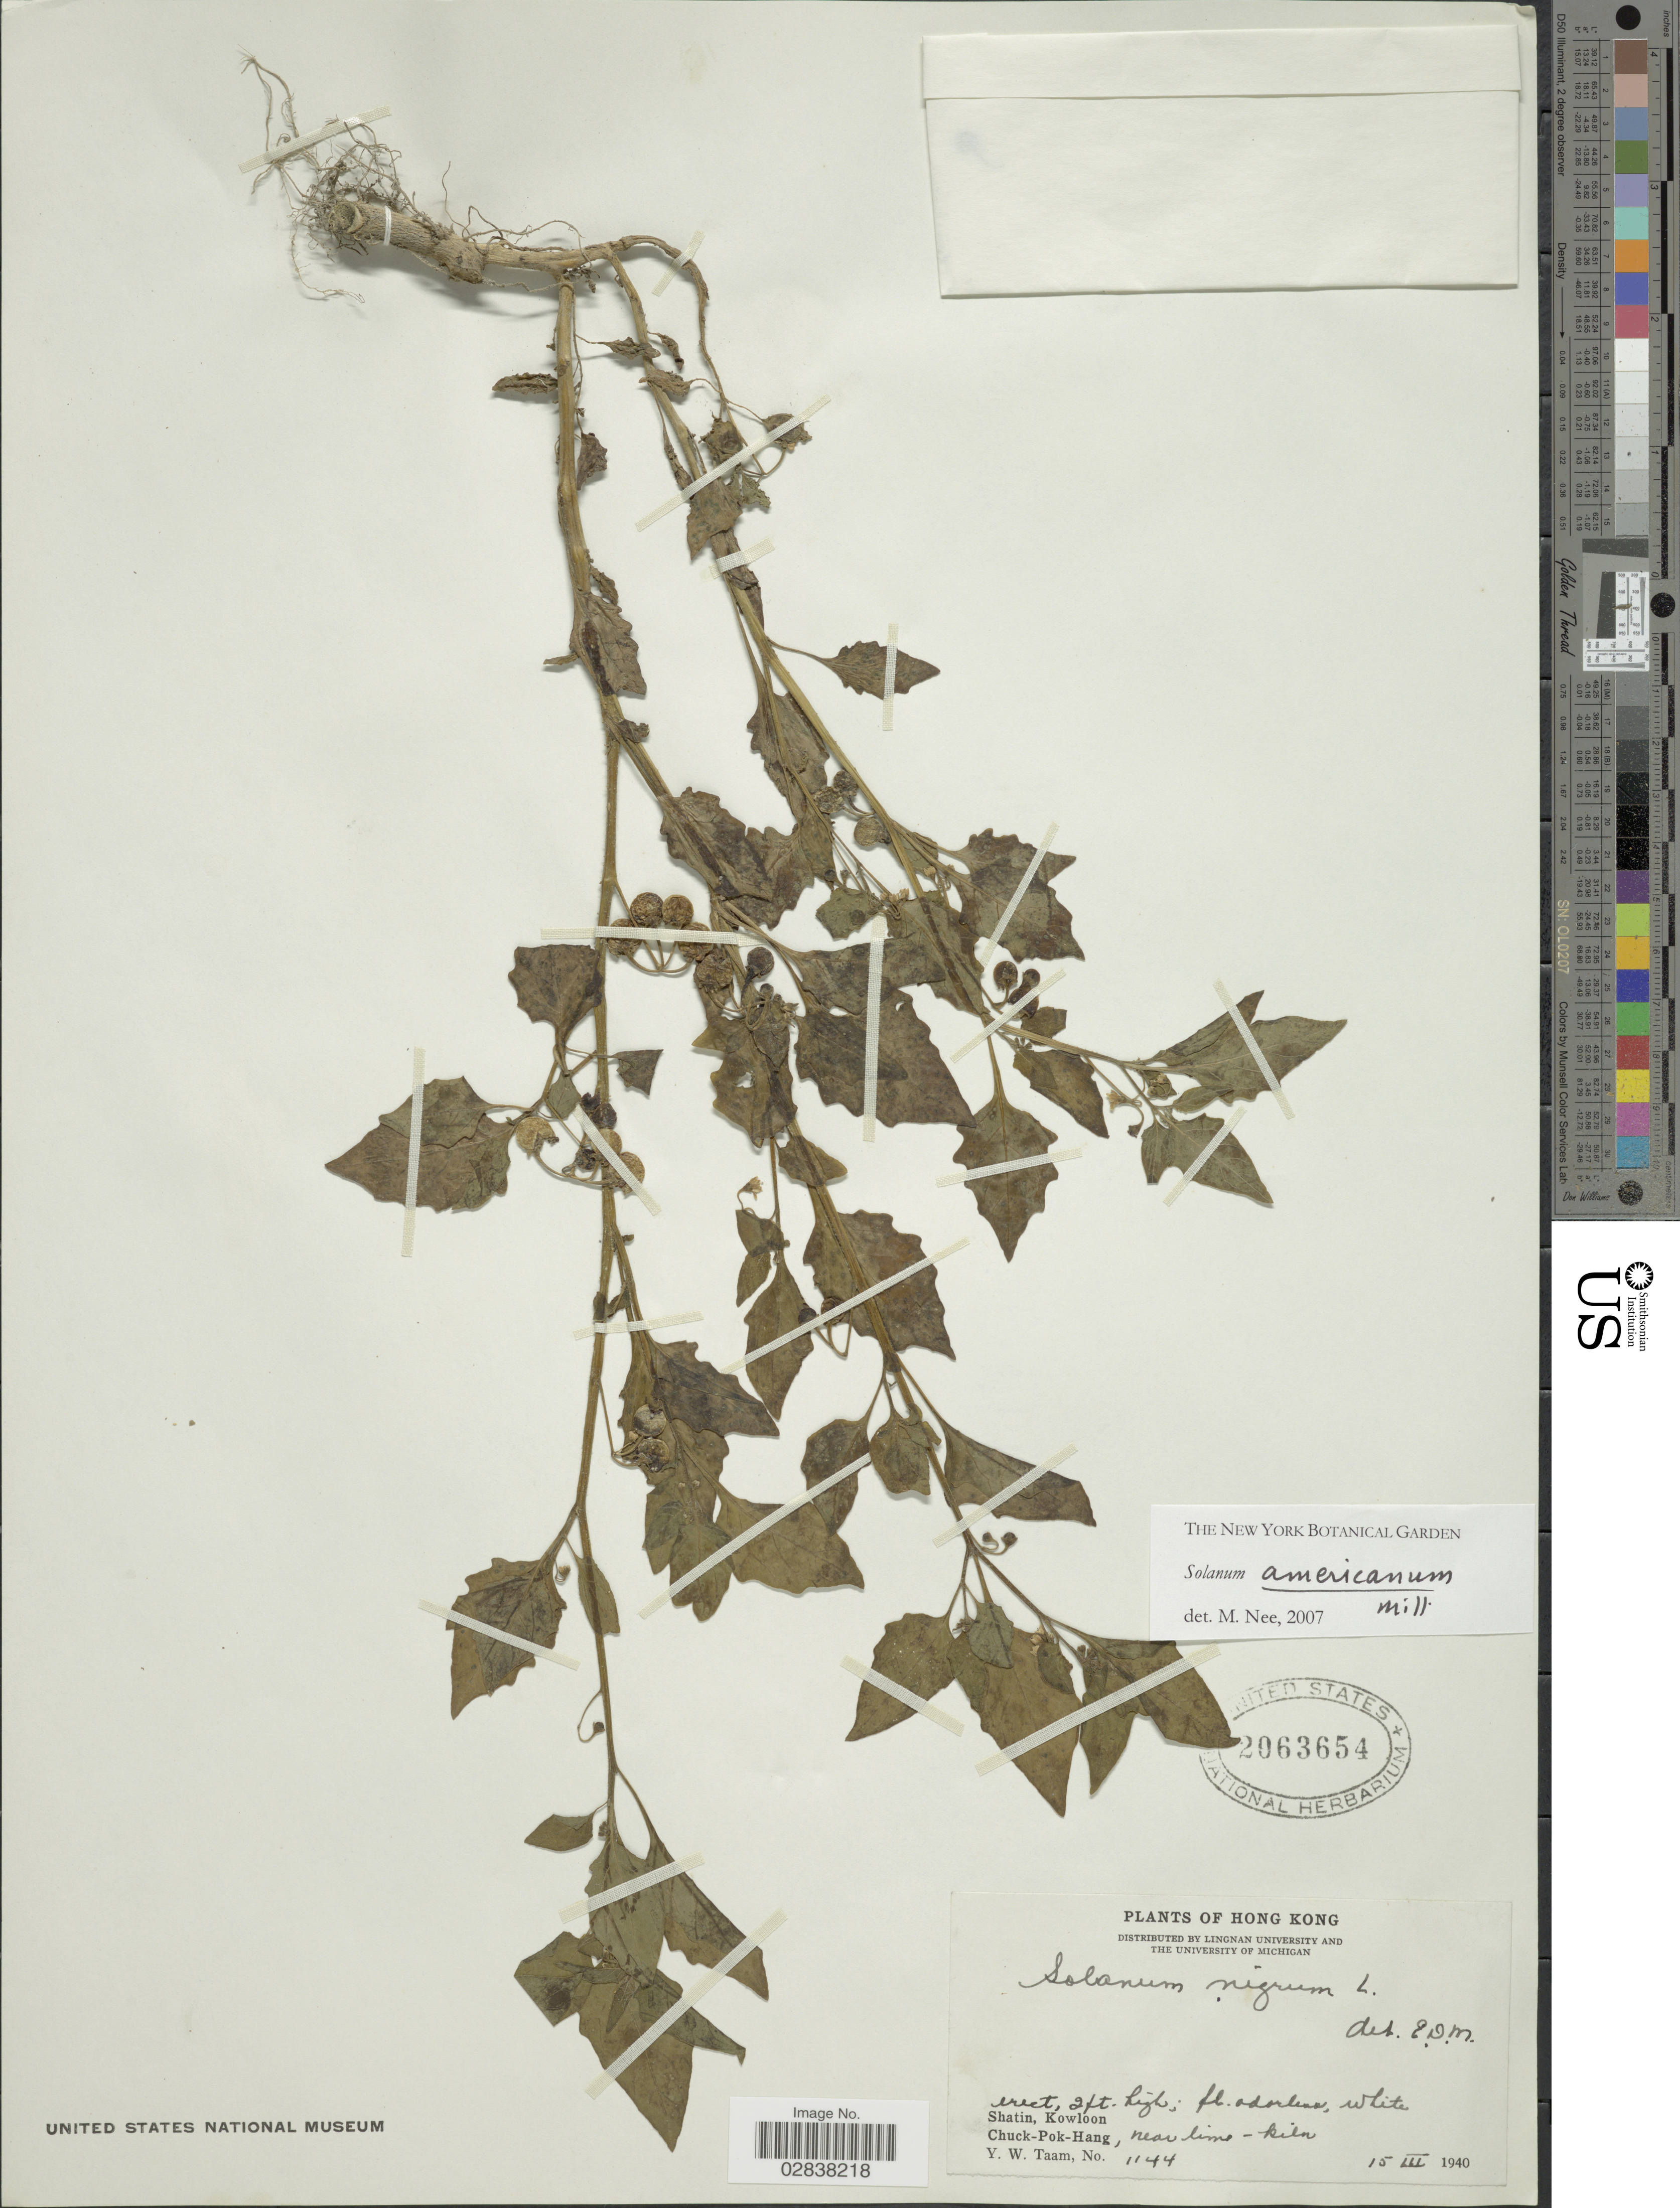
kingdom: Plantae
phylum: Tracheophyta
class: Magnoliopsida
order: Solanales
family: Solanaceae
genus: Solanum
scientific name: Solanum americanum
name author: Mill.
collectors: Y. W. Taam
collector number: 1144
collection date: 1940-03-15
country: China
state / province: Hong Kong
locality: Shatin, Kowloon, Chuck-Pok-Hang, near lime-kiln.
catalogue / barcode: US 2063654